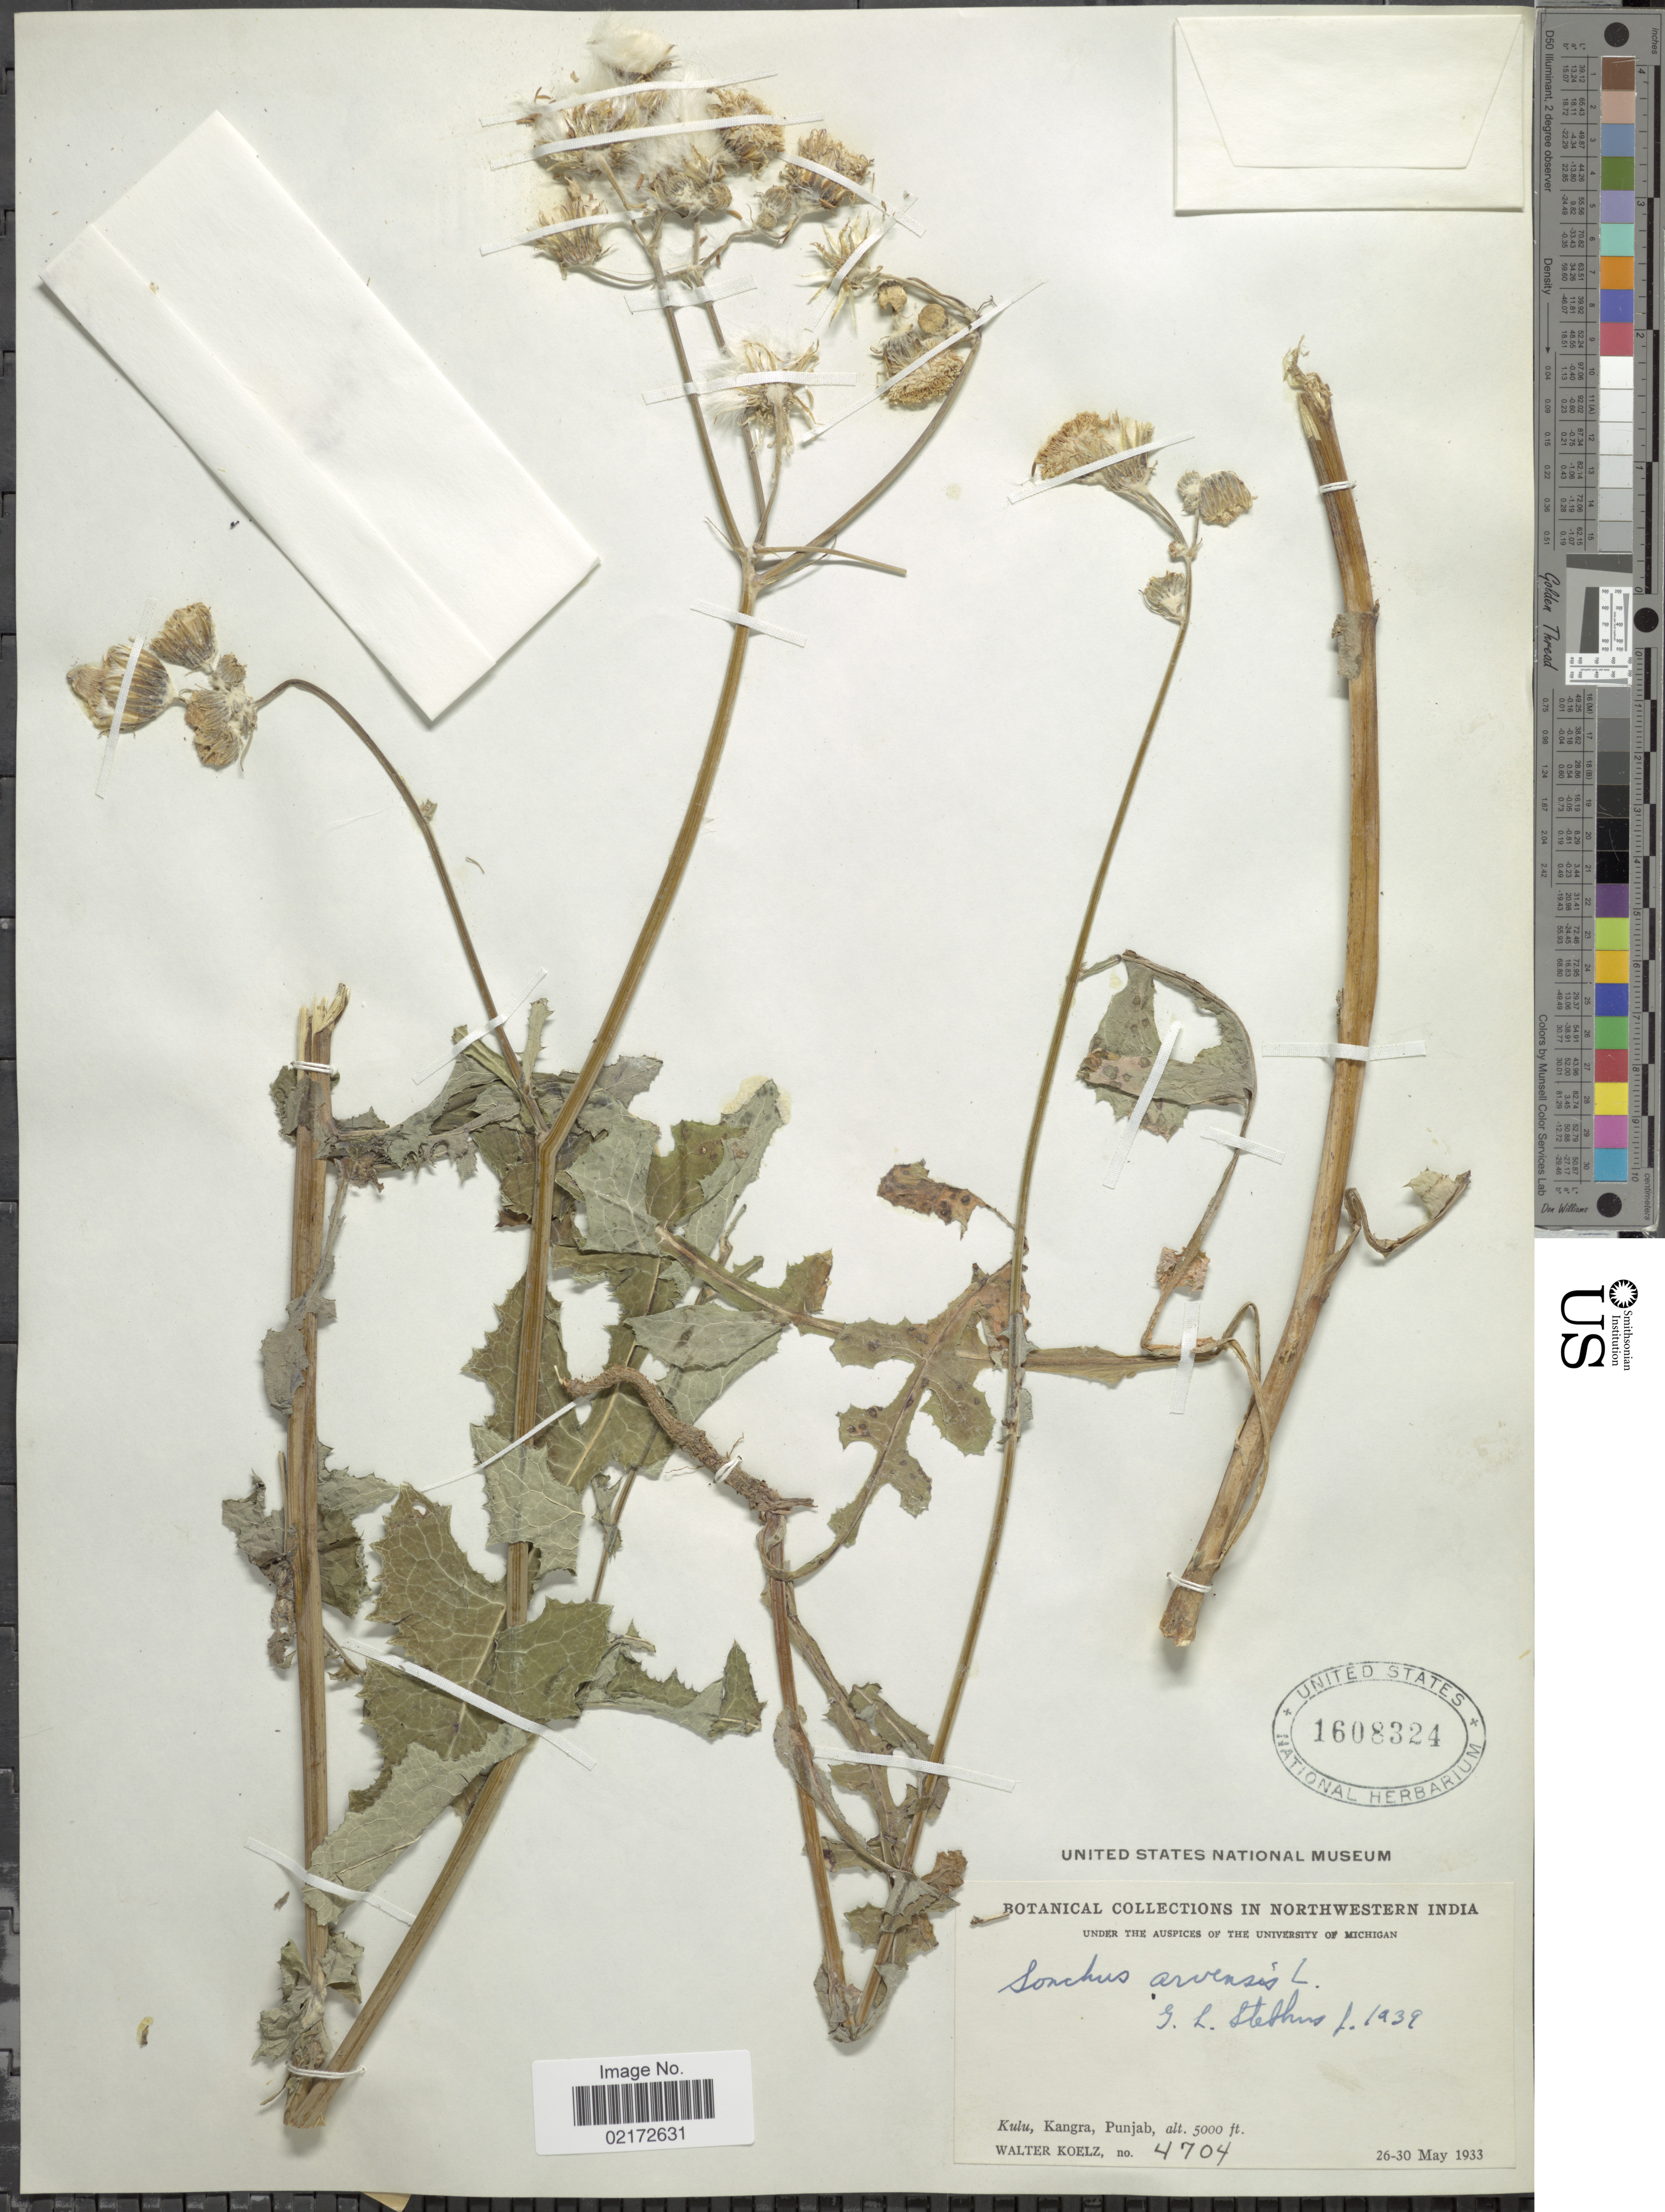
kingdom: Plantae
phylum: Tracheophyta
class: Magnoliopsida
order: Asterales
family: Asteraceae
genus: Sonchus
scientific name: Sonchus arvensis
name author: L.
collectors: W. N. Koelz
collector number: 4704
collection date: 1933-05-26/1933-05-30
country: India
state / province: Himachal Pradesh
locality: Northwestern India. Kulu, Kangra, Punjab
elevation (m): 1524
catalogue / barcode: US 1608324